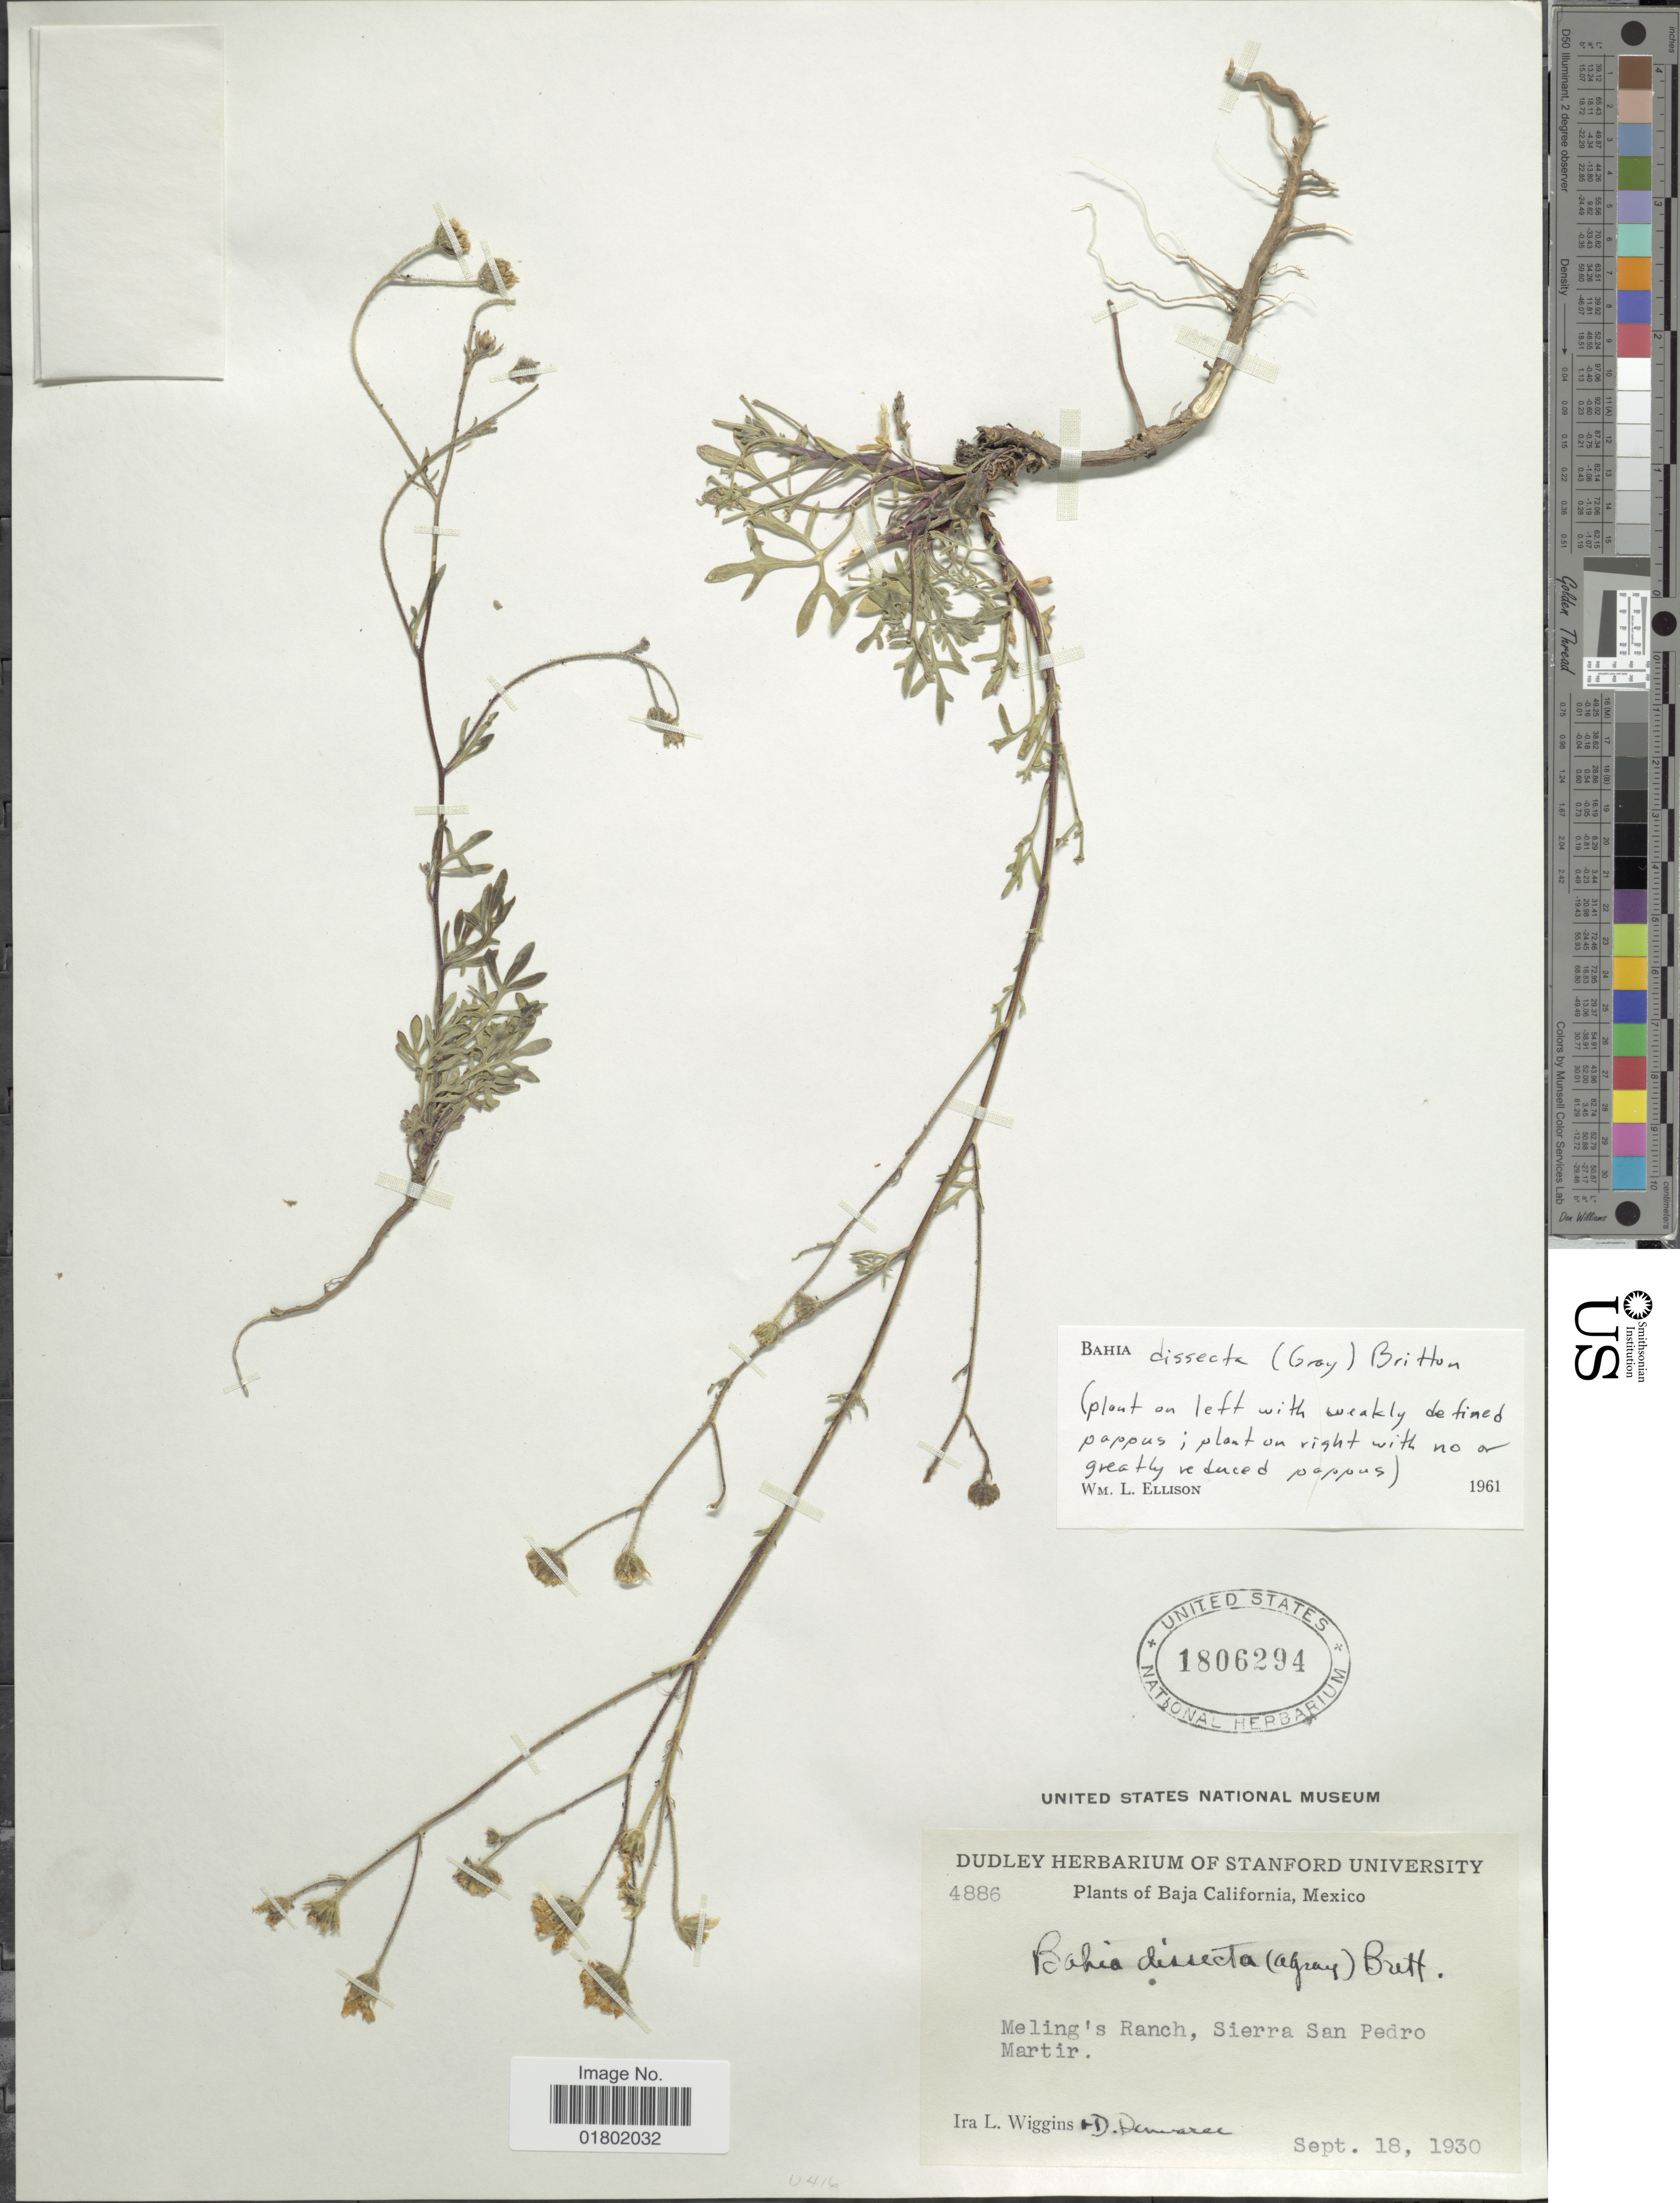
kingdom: Plantae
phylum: Tracheophyta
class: Magnoliopsida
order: Asterales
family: Asteraceae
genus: Bahia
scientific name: Bahia dissecta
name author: (A. Gray) Britton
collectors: I. L. Wiggins & D. Demaree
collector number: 4886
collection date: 1930-09-18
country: Mexico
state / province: Baja California Norte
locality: Meling's Ranch, Sierra San Pedro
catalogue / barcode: US 1806294